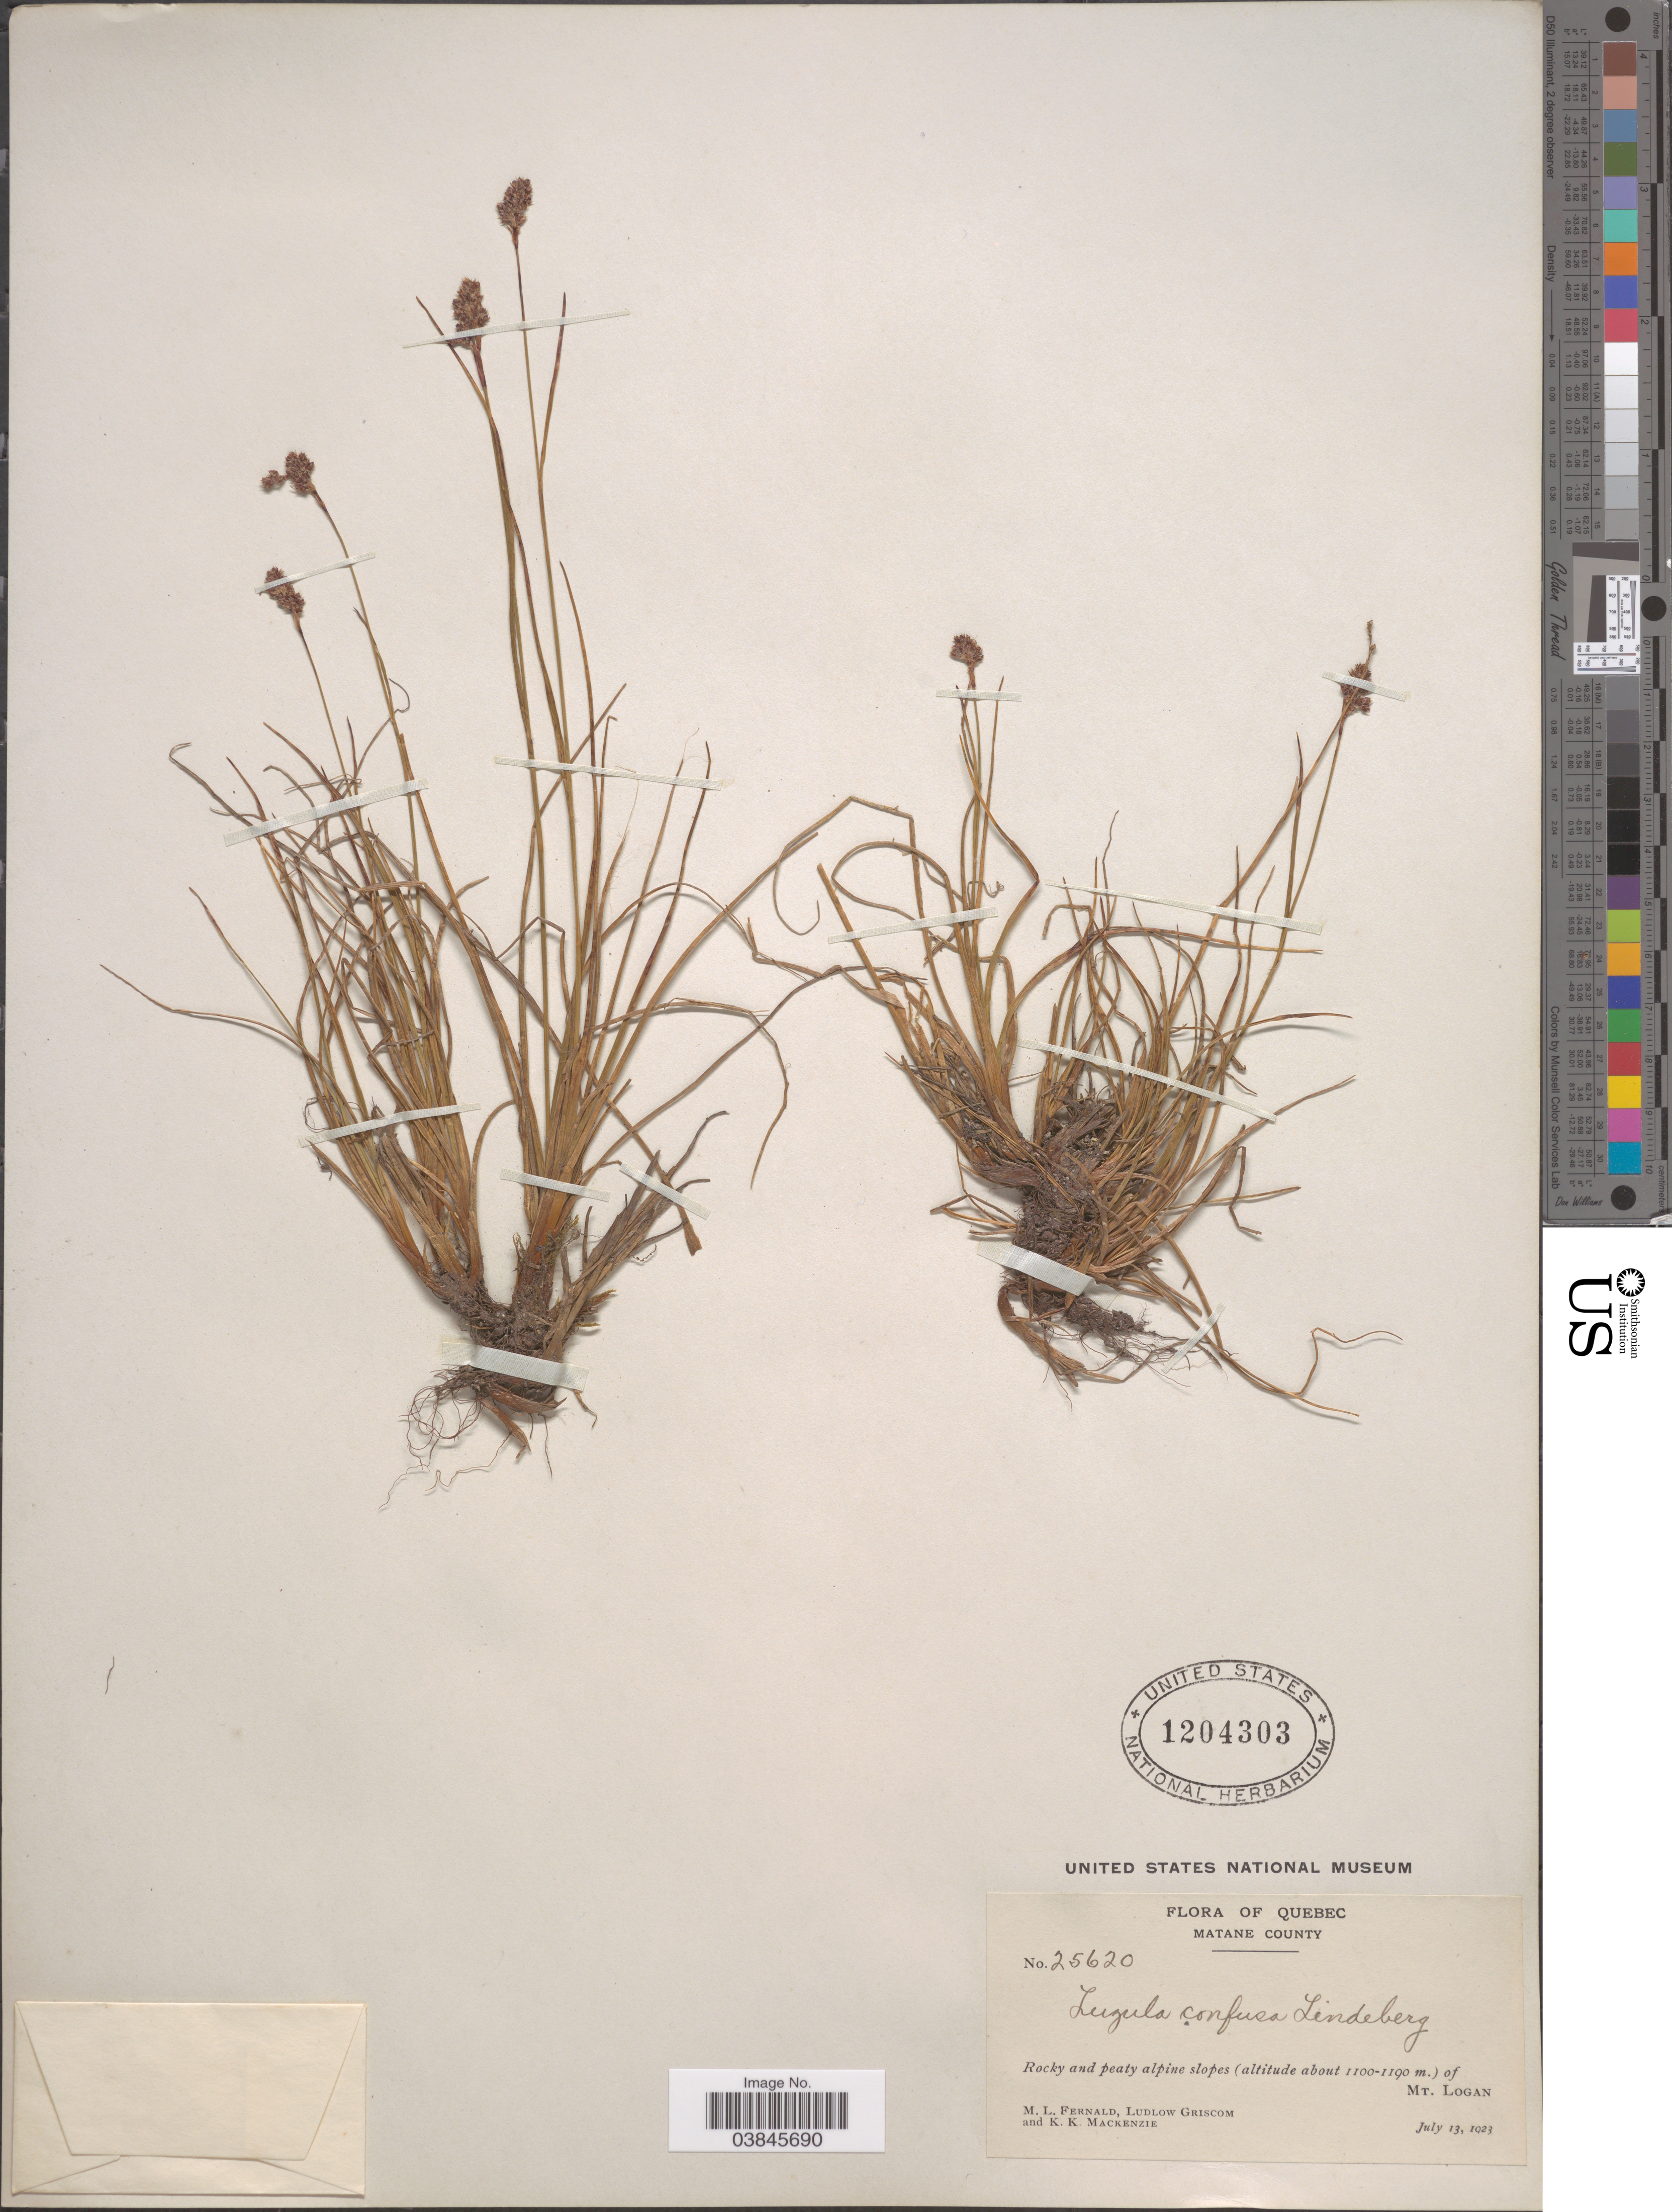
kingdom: Plantae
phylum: Tracheophyta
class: Liliopsida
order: Poales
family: Juncaceae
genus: Luzula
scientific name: Luzula confusa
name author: Lindeb.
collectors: M. L. Fernald, L. Griscom & K. K. Mackenzie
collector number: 25620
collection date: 1923-07-13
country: Canada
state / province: Quebec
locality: Matane County. Rocky and peaty slopes of Mt. Logan.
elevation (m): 1100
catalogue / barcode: US 1204303